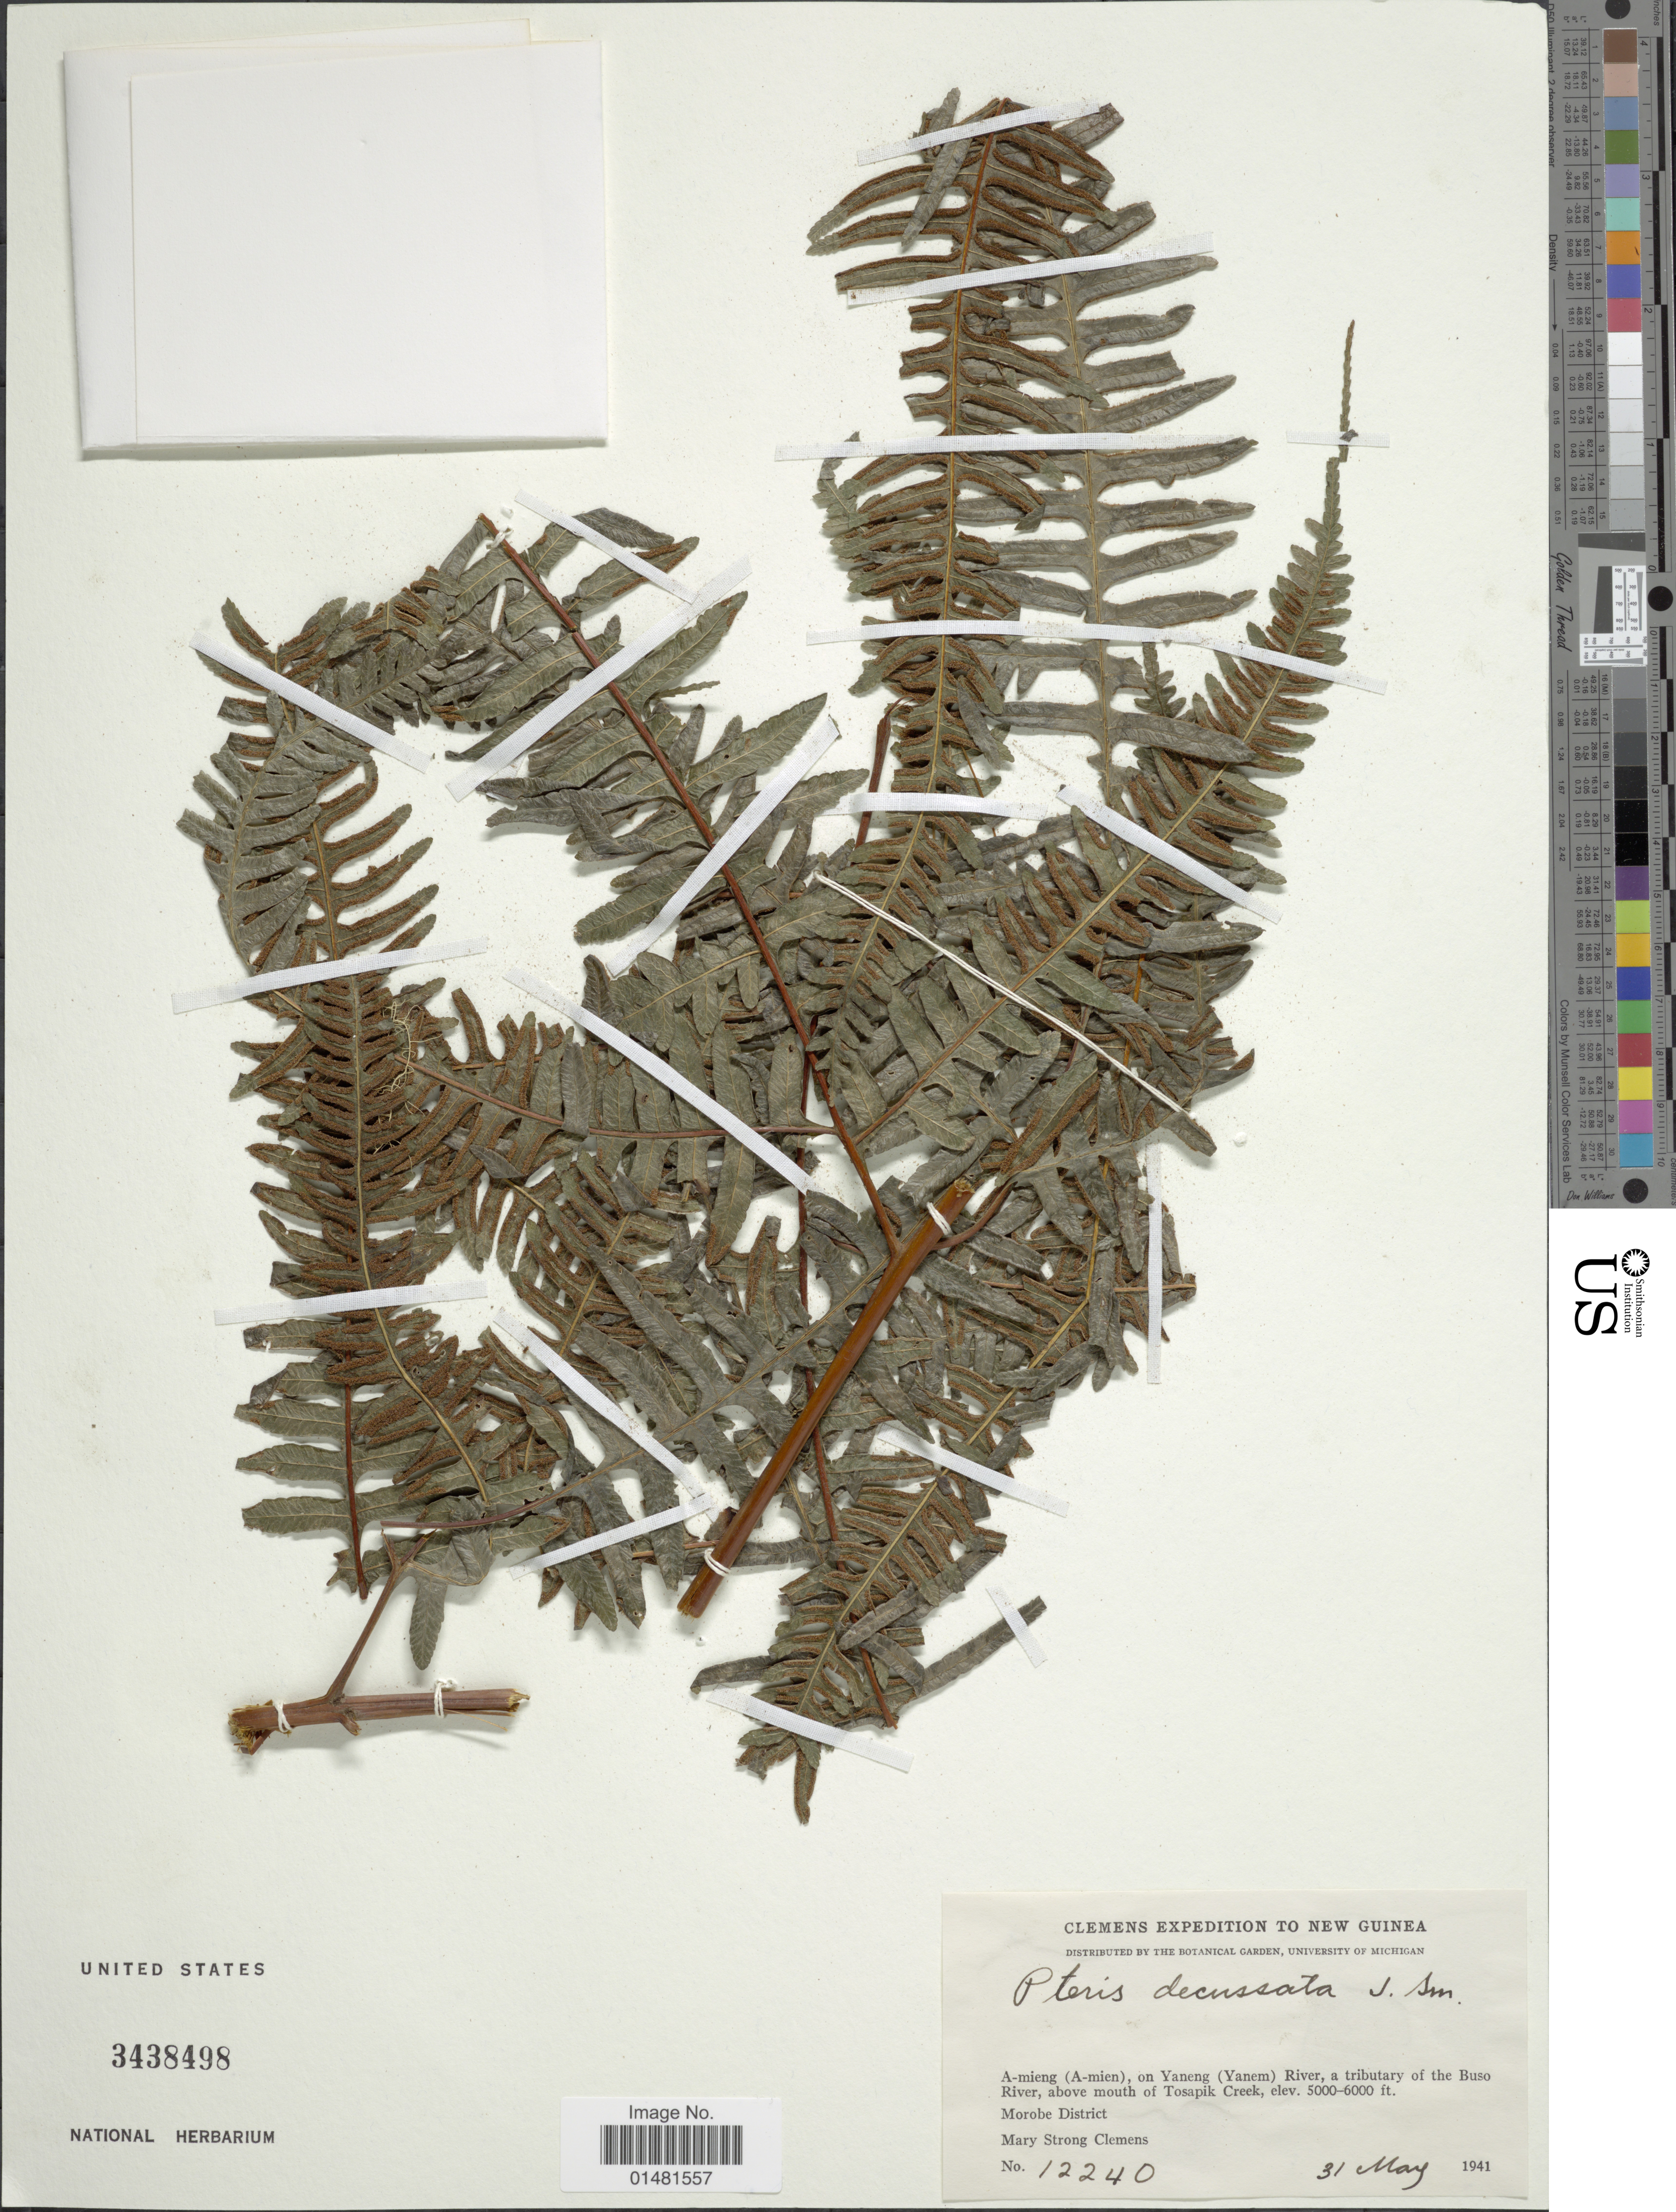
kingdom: Plantae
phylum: Tracheophyta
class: Polypodiopsida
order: Polypodiales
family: Pteridaceae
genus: Pteris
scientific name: Pteris decussata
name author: J. Sm.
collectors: M. S. Clemens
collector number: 12240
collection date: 1941-05-31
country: Papua New Guinea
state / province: Morobe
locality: A-mieng (A-mien), on Yaneng (Yanem) River, a tributary of the Buso River, above mouth of Tosapik Creek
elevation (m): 1524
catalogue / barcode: US 3438498